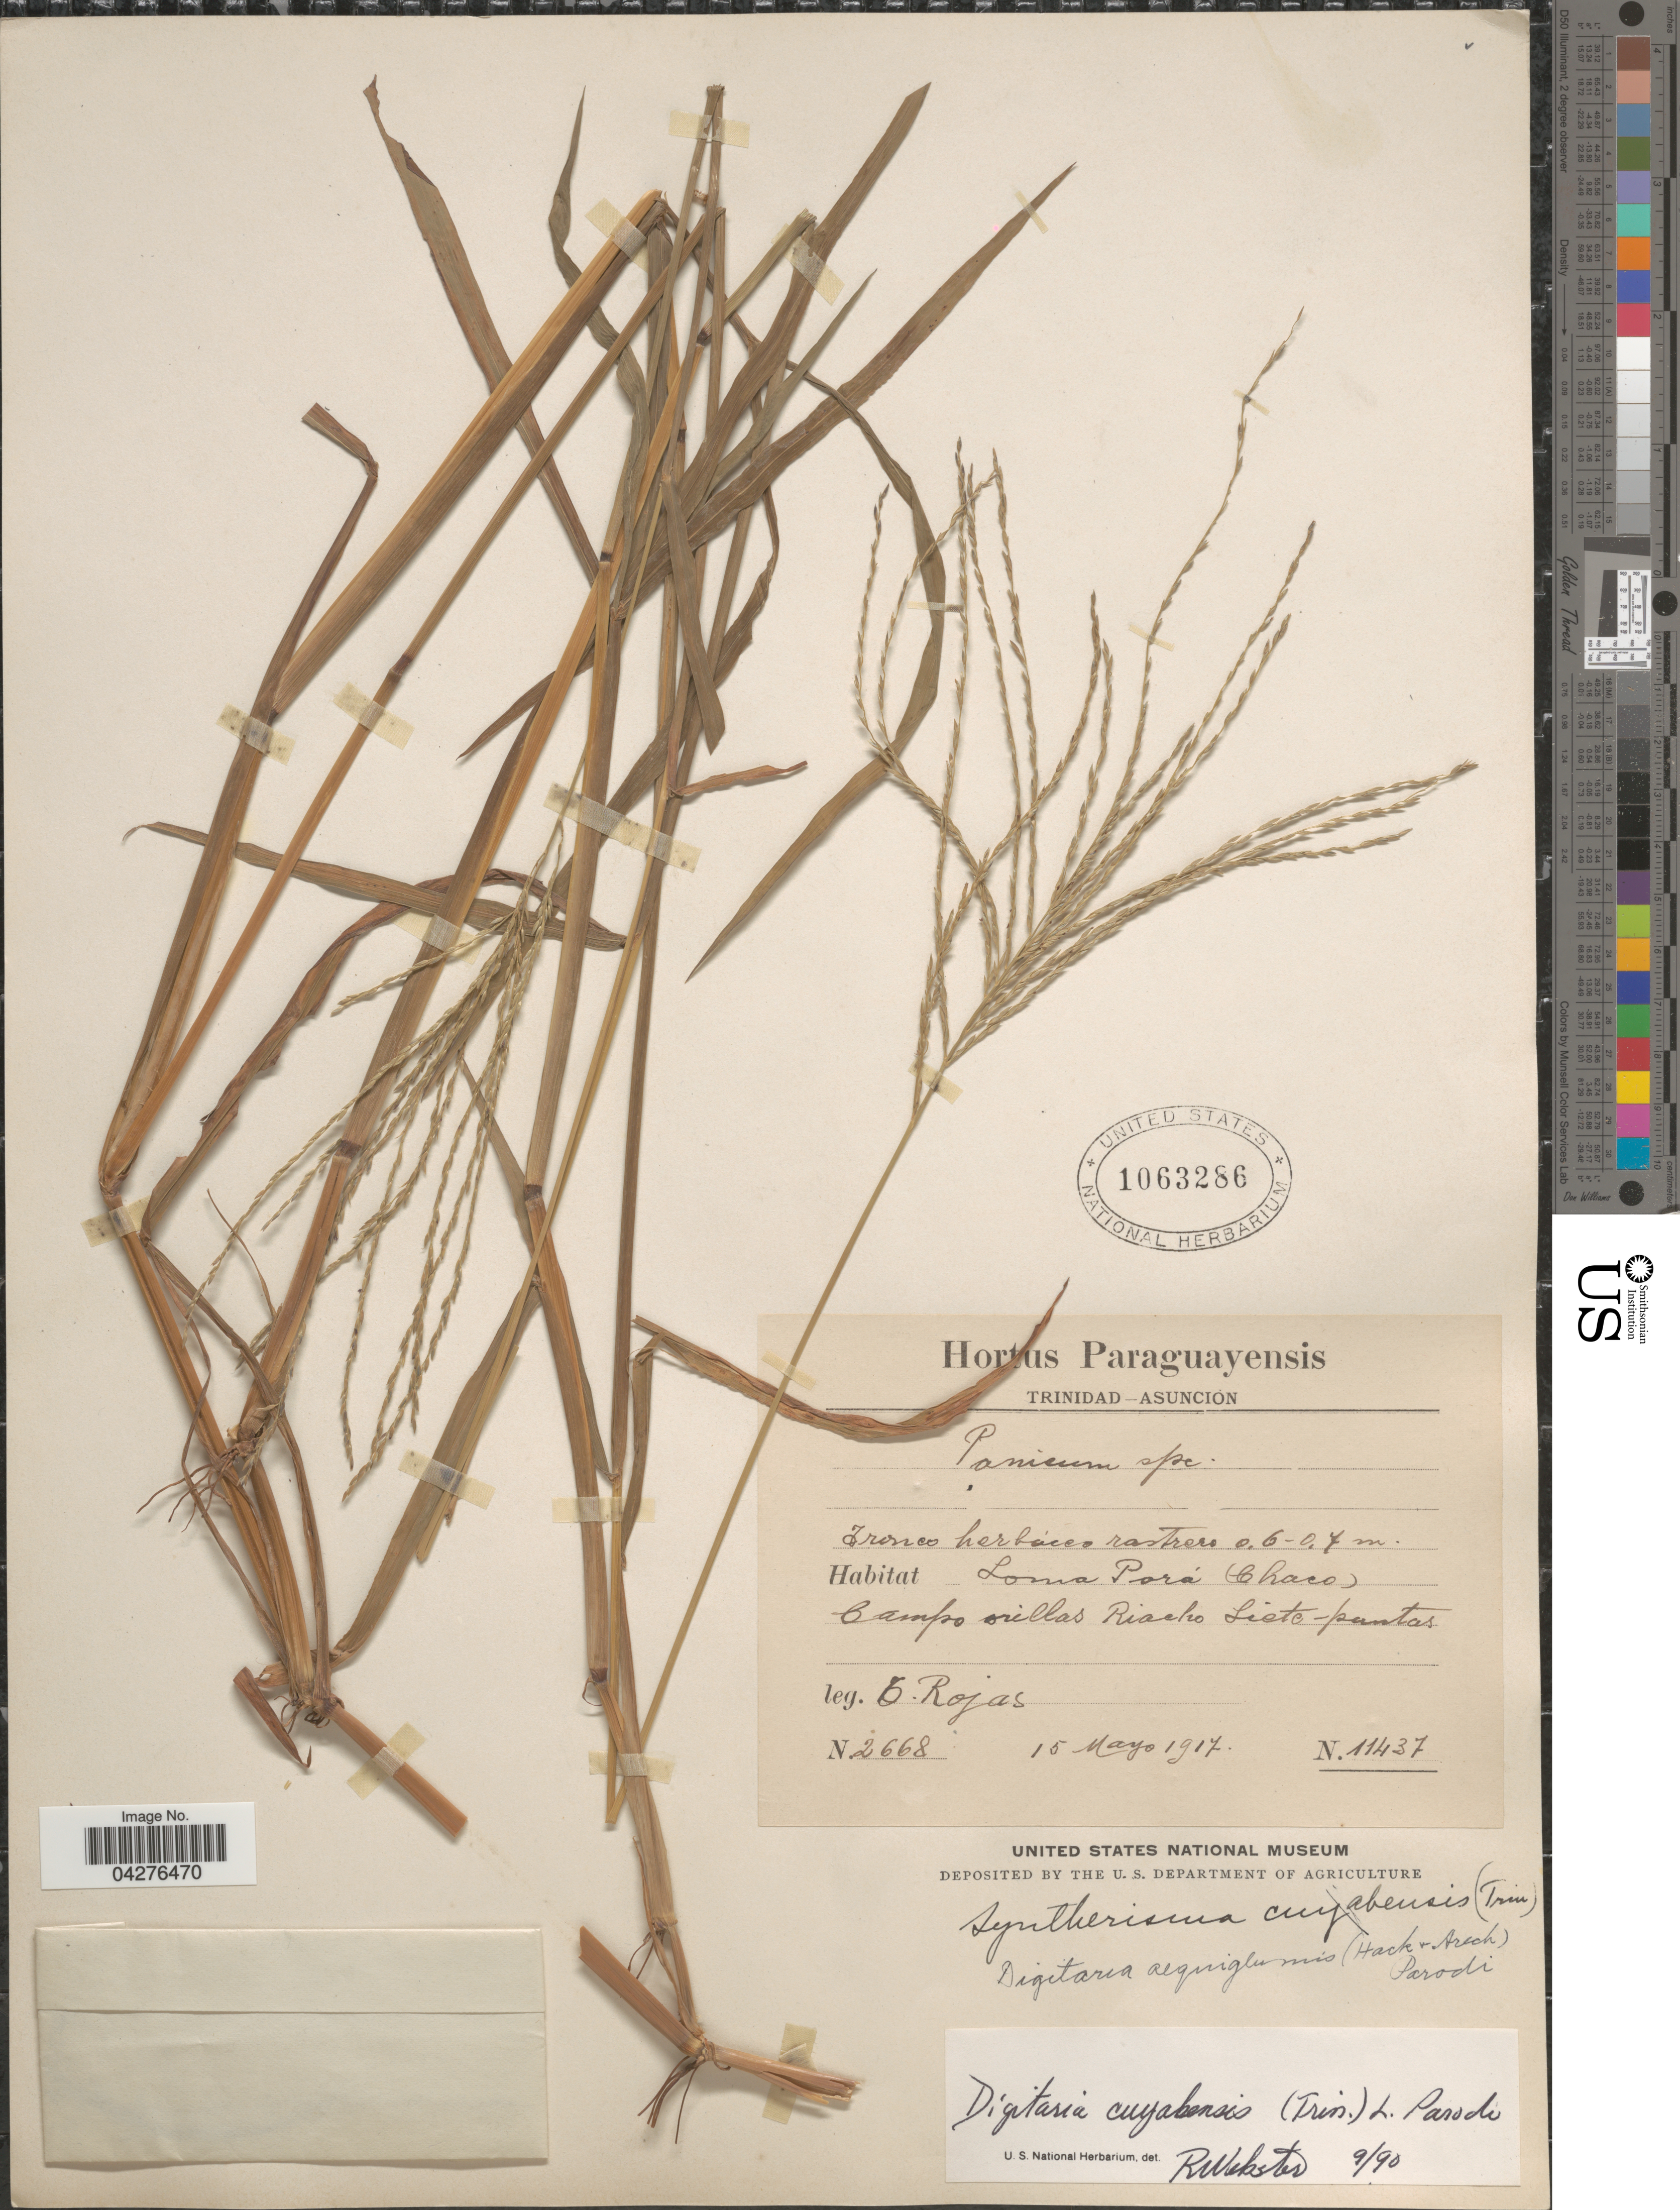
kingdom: Plantae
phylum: Tracheophyta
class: Liliopsida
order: Poales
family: Poaceae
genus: Digitaria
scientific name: Digitaria cuyabensis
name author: (Trin.) Parodi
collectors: B. Rojas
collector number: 2668/11437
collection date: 1917-05-15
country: Paraguay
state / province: Asuncion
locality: Loma Porá (Chaco). Campo orillas Riacho Siete Puntas.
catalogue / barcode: US 1063286